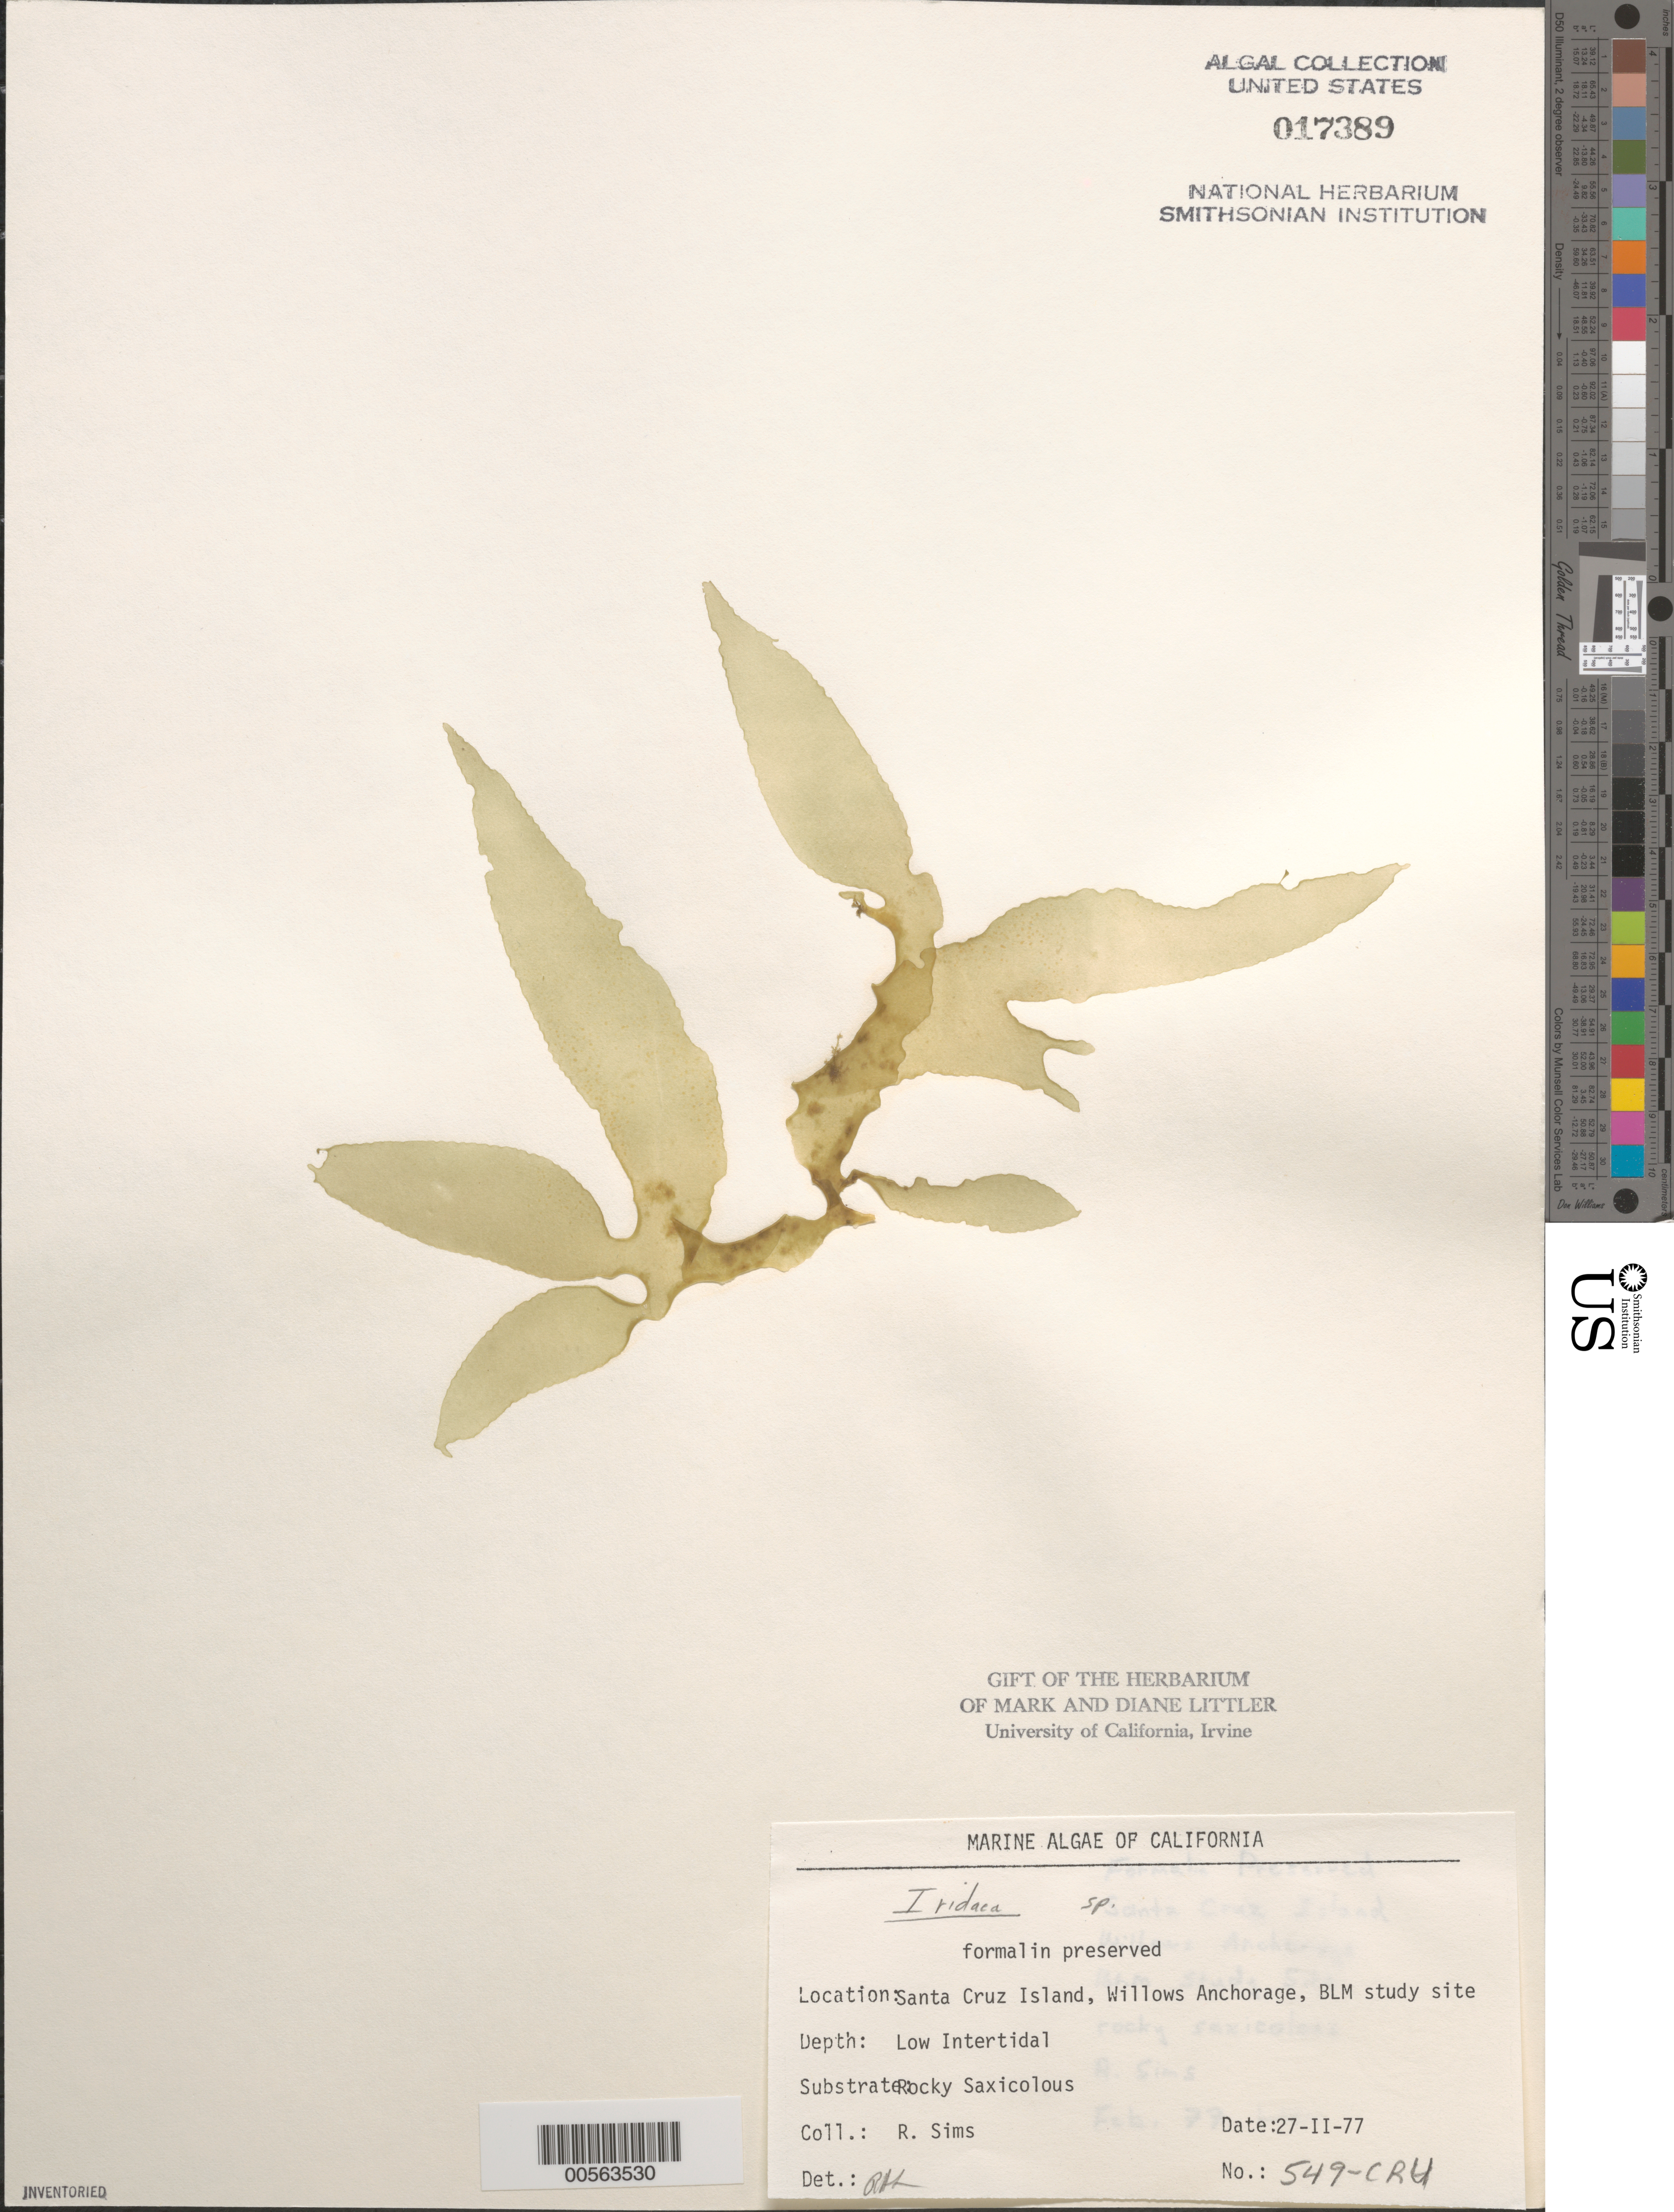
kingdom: Plantae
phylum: Rhodophyta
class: Florideophyceae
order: Gigartinales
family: Gigartinaceae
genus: Iridaea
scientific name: Iridaea sp.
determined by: Sims, Robert H.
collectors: R. H. Sims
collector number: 549-cru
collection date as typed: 27 Feb 1977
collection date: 1977-02-27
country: United States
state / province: California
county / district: Santa Barbara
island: Santa Cruz Island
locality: Willows Anchorage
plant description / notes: BLM-SOCALBIGHT Rocky Intertidal Survey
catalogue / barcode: US 17389